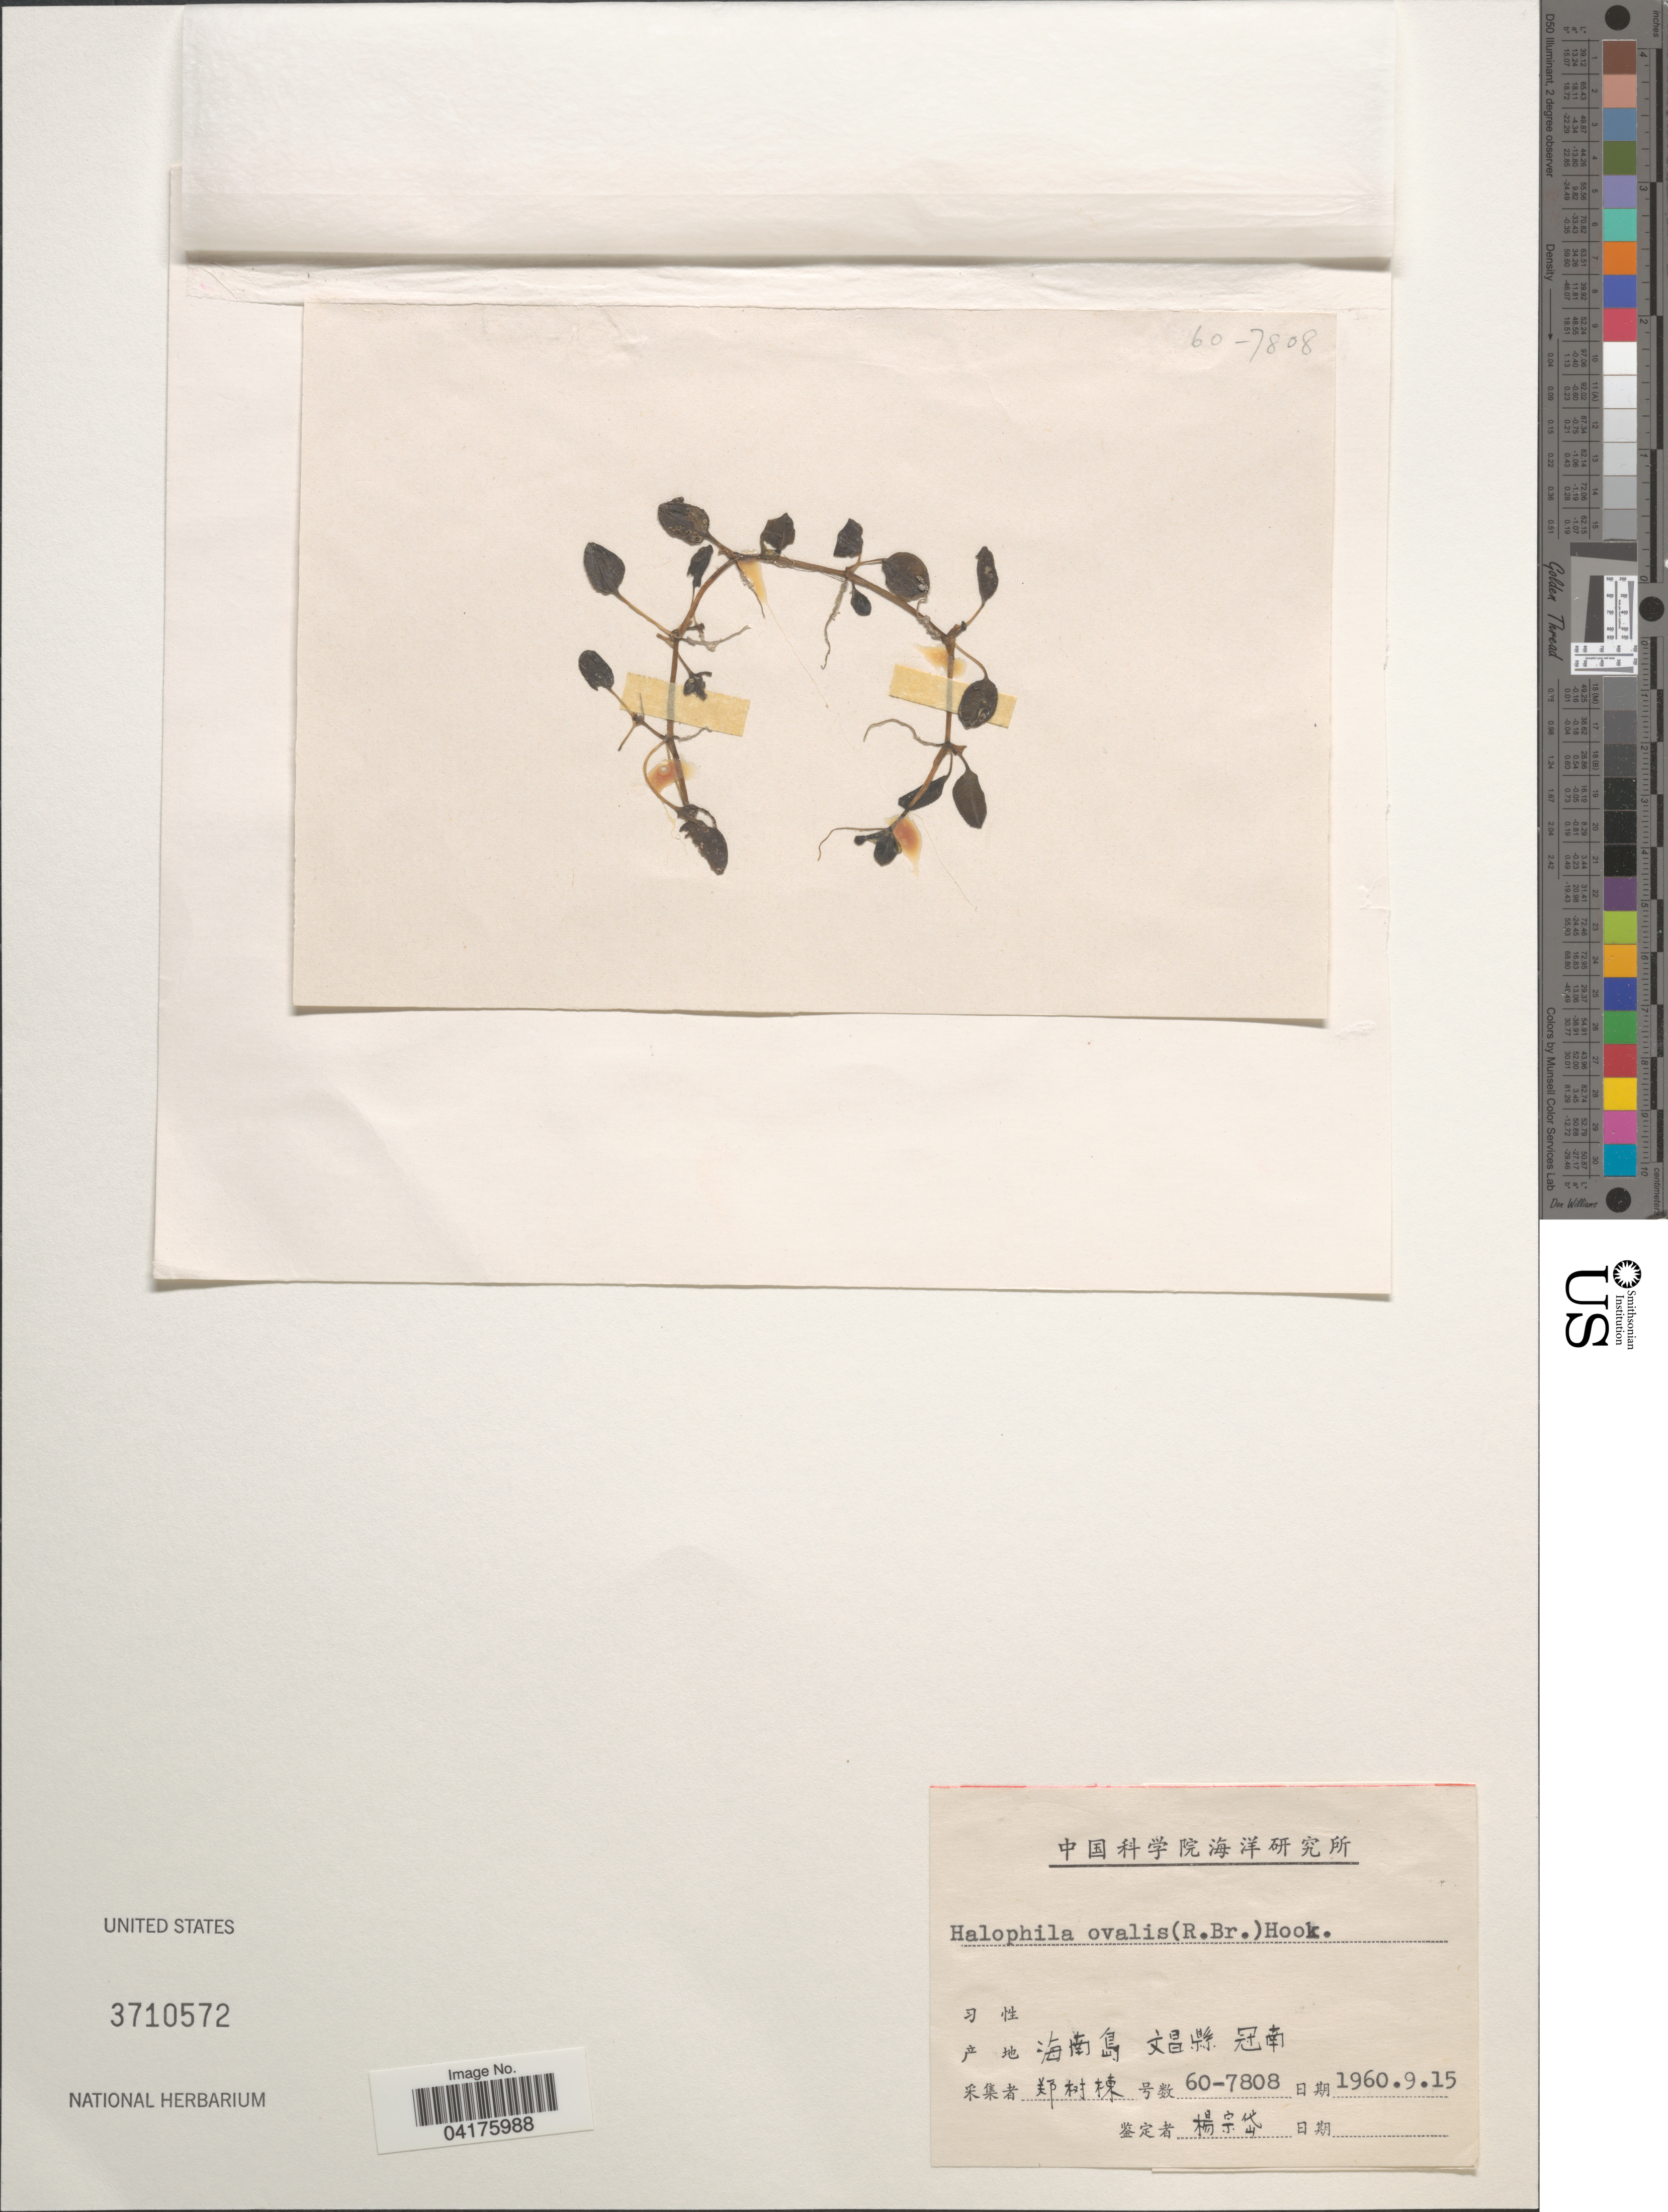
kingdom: Plantae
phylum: Tracheophyta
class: Liliopsida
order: Alismatales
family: Hydrocharitaceae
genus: Halophila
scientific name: Halophila ovalis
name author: (R. Br.) Hook. f.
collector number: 60-7808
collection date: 1960-09-15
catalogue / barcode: US 3710572